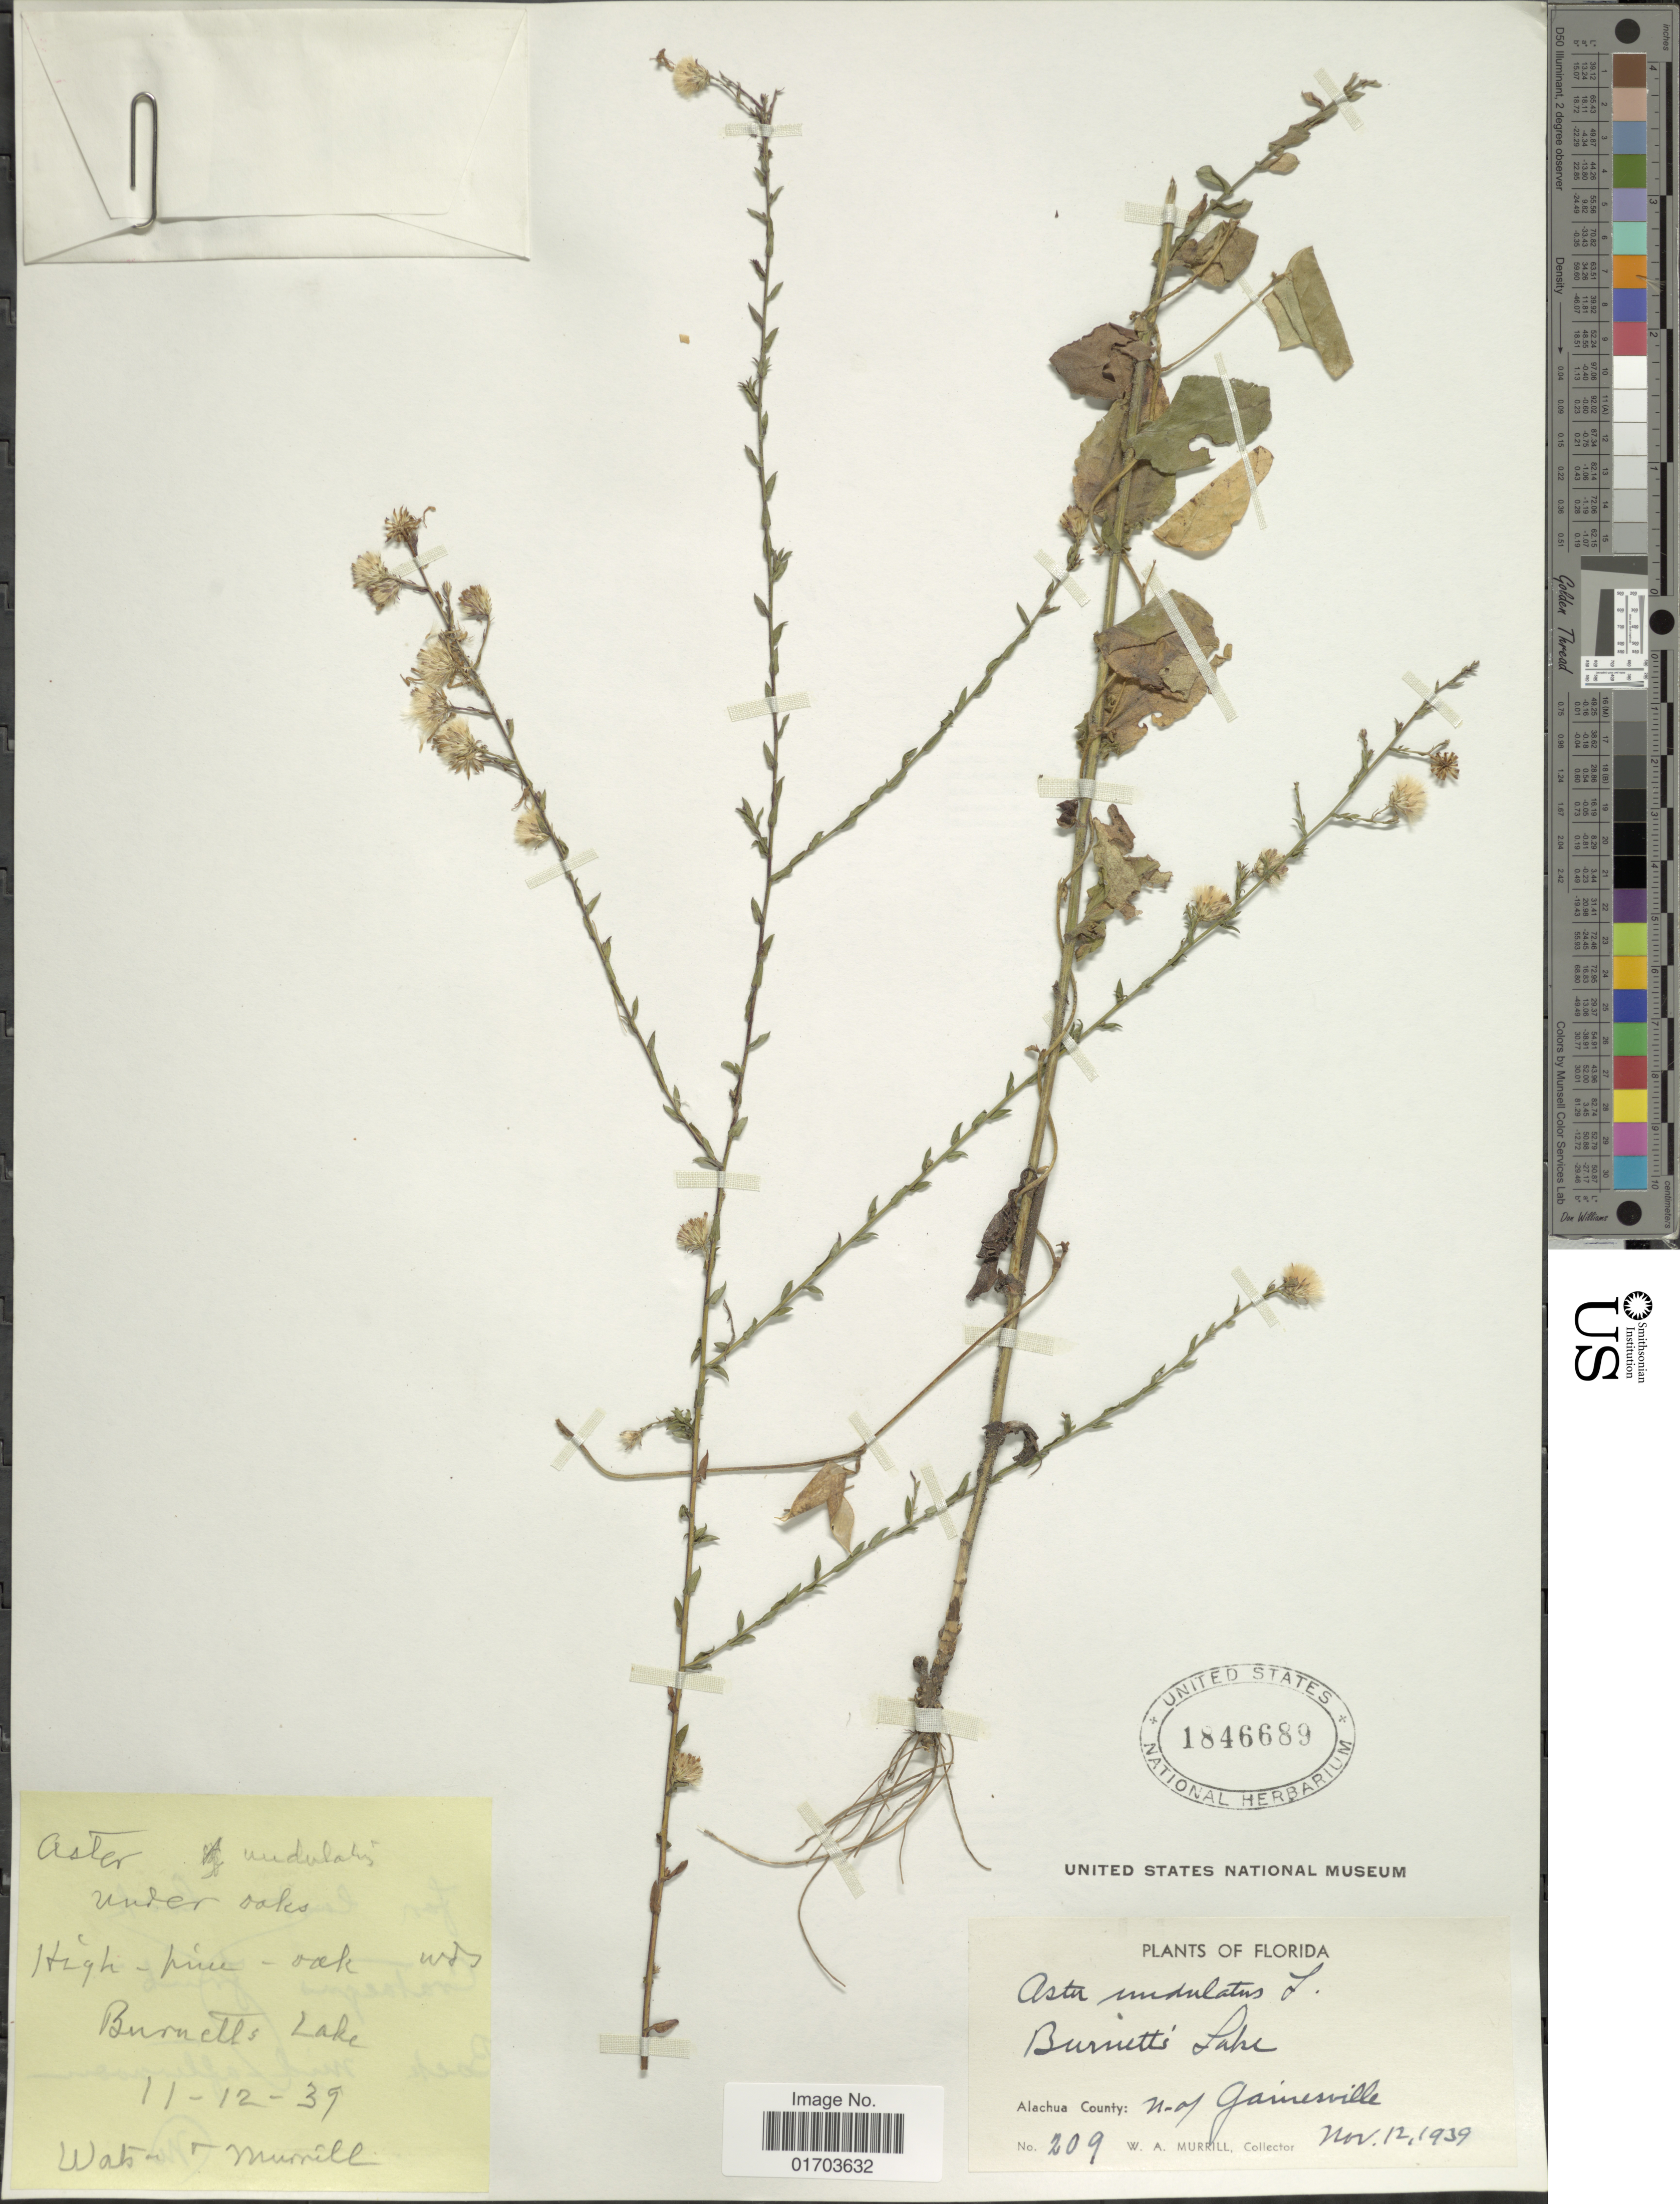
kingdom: Plantae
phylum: Tracheophyta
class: Magnoliopsida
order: Asterales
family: Asteraceae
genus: Symphyotrichum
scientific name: Symphyotrichum undulatum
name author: (L.) G.L. Nesom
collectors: W. A. Murrill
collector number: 209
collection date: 1939-11-12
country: United States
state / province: Florida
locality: Flroida. Burnett's Lake. Alachua County: N. 0f Gainesville.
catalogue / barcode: US 1846689